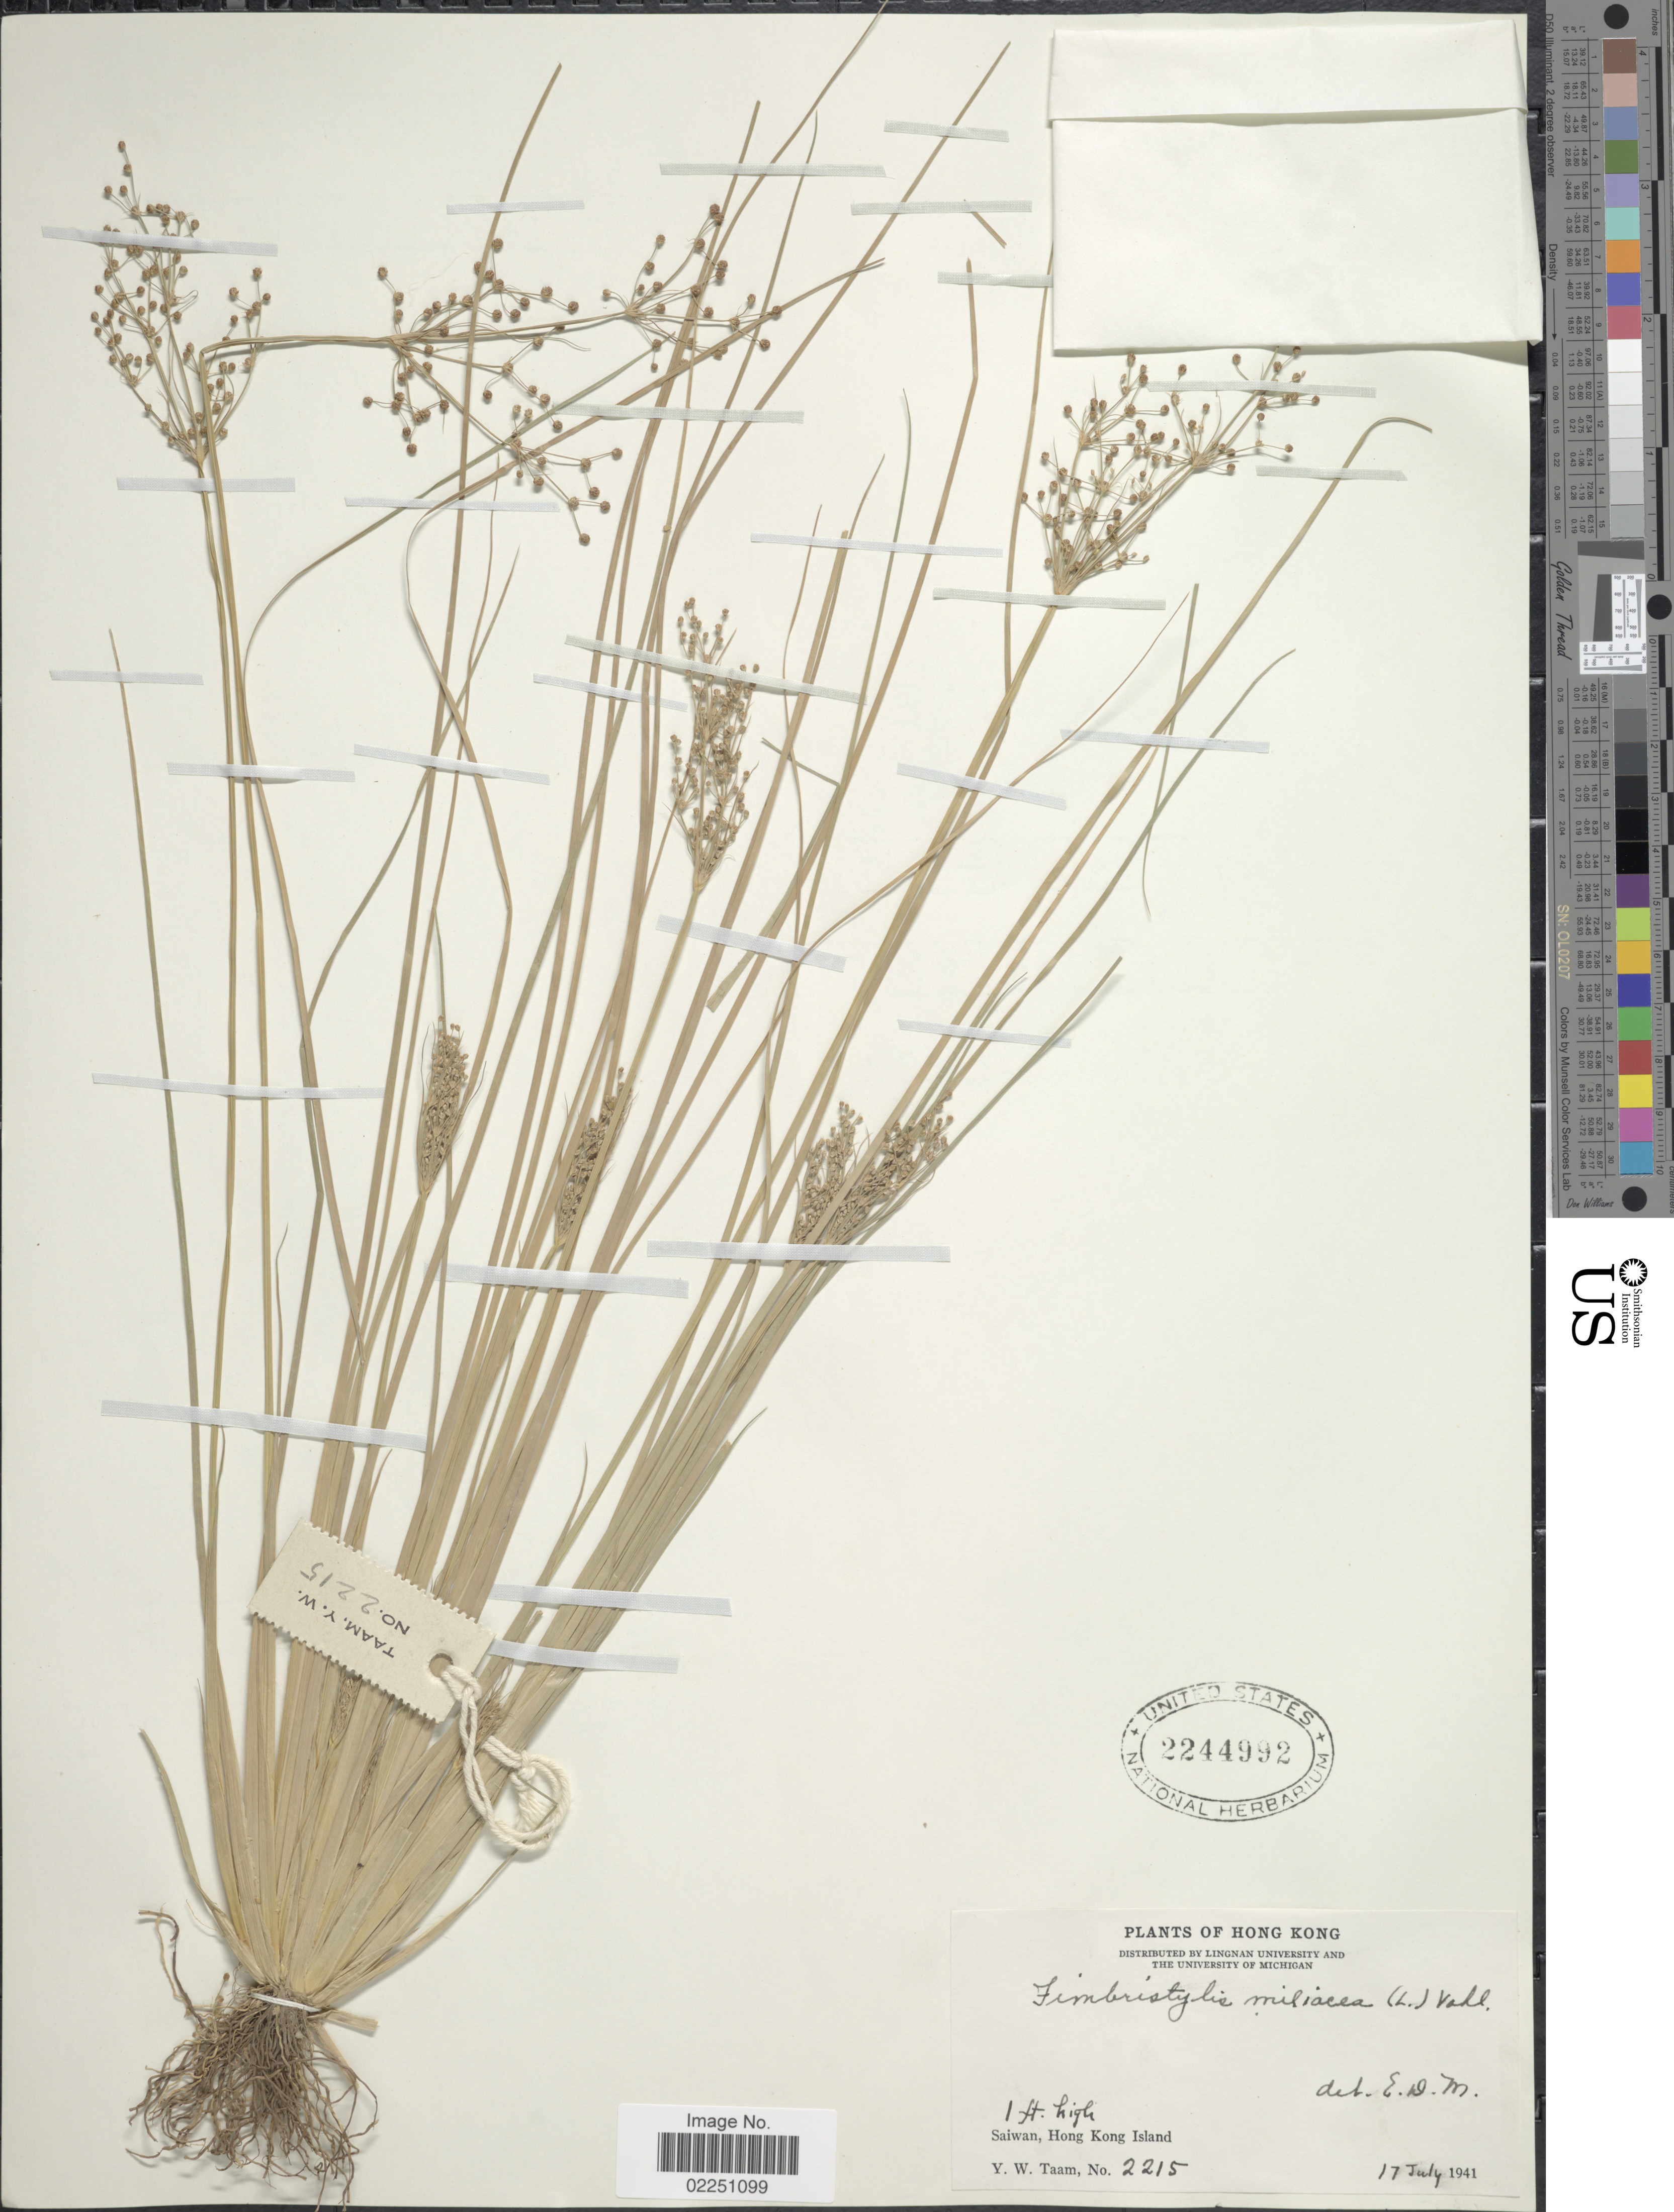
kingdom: Plantae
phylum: Tracheophyta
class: Liliopsida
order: Poales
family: Cyperaceae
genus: Fimbristylis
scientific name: Fimbristylis littoralis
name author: Gaudich.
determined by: Strong, M. T., (US), Smithsonian Institution - National Museum of Natural History (UNITED STATES)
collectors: Y. W. Taam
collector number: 2215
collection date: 1941-07-17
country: China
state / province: Hong Kong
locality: Saiwan, Hong Kong Island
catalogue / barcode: US 2244992